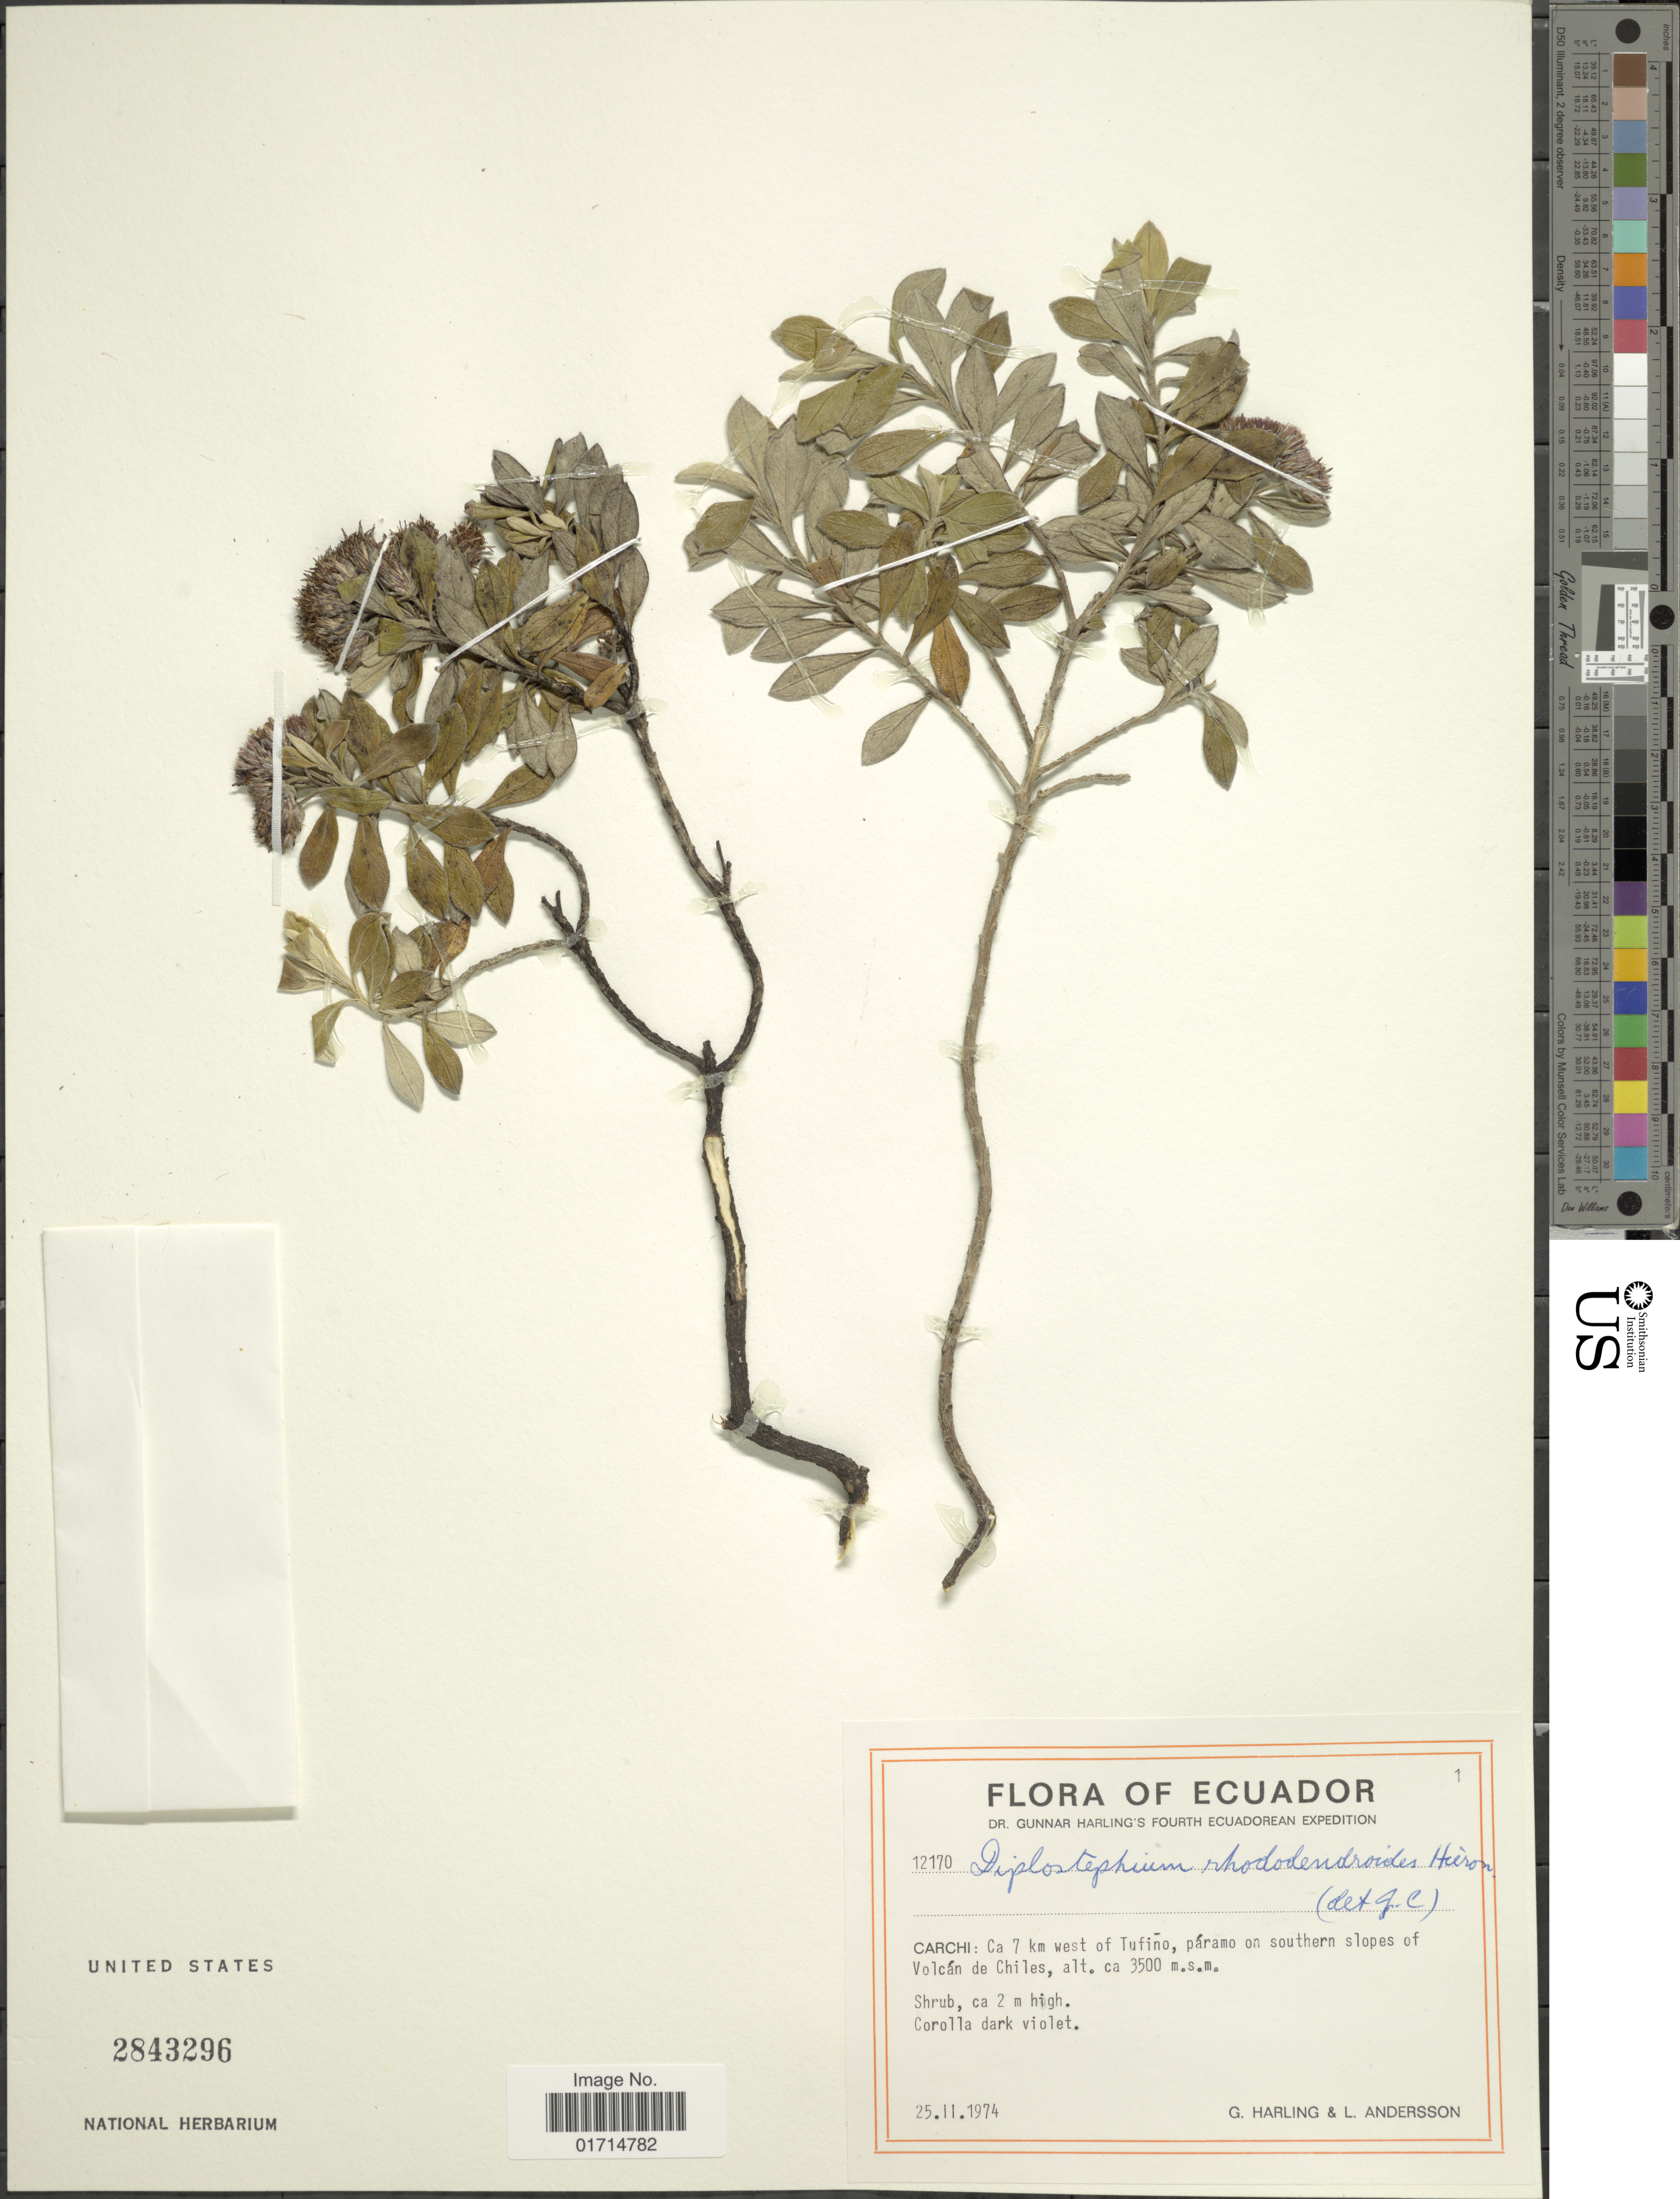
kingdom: Plantae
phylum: Tracheophyta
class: Magnoliopsida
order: Asterales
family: Asteraceae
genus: Diplostephium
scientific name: Diplostephium rhododendroides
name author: Hieron.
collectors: G. Harling & L. Andersson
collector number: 12170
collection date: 1974-02-25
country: Ecuador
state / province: Carchi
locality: Ca 7 km west of Tufiño, páramo on southern slopes of Volcán de Chiles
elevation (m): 3500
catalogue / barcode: US 2843296